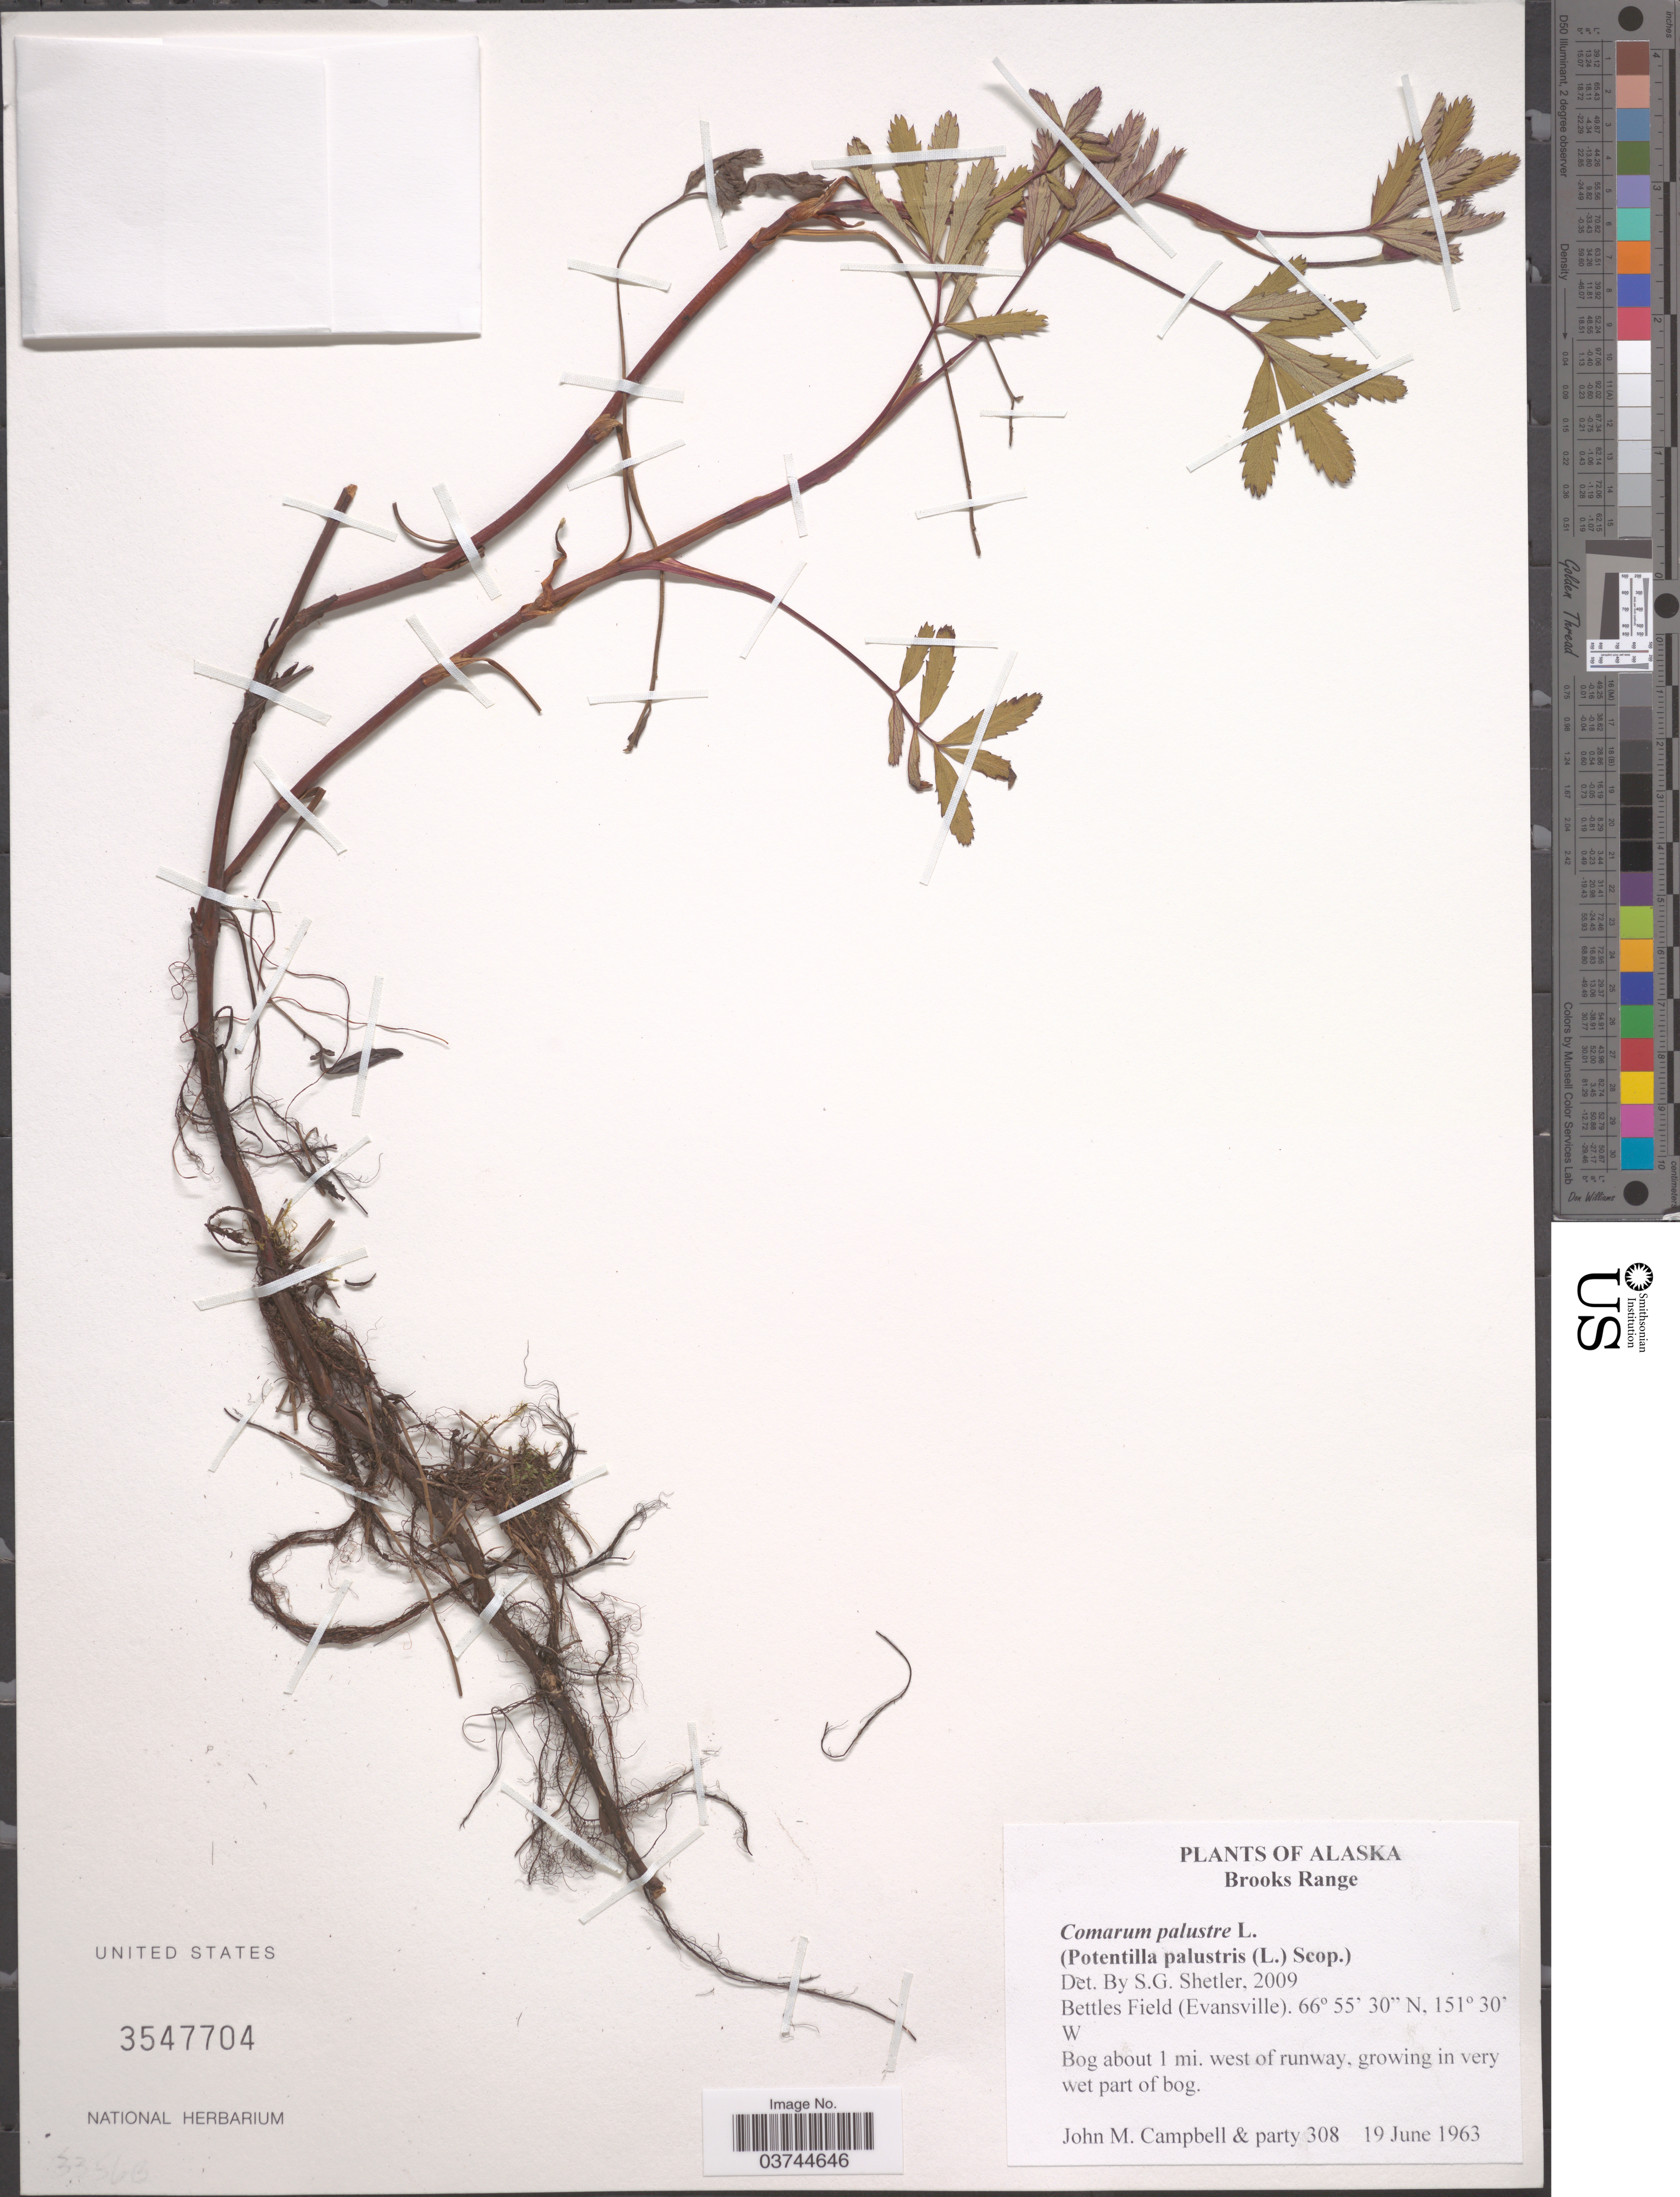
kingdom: Plantae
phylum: Tracheophyta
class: Magnoliopsida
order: Rosales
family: Rosaceae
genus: Comarum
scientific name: Comarum palustre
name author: L.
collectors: J. M. Campbell & et al.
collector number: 308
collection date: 1963-06-19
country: United States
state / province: Alaska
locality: Brooks Range. Bettles Field (Evansville). Bog about 1 mi. west of runway, growing in very wet part of bog.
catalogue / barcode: US 3547704